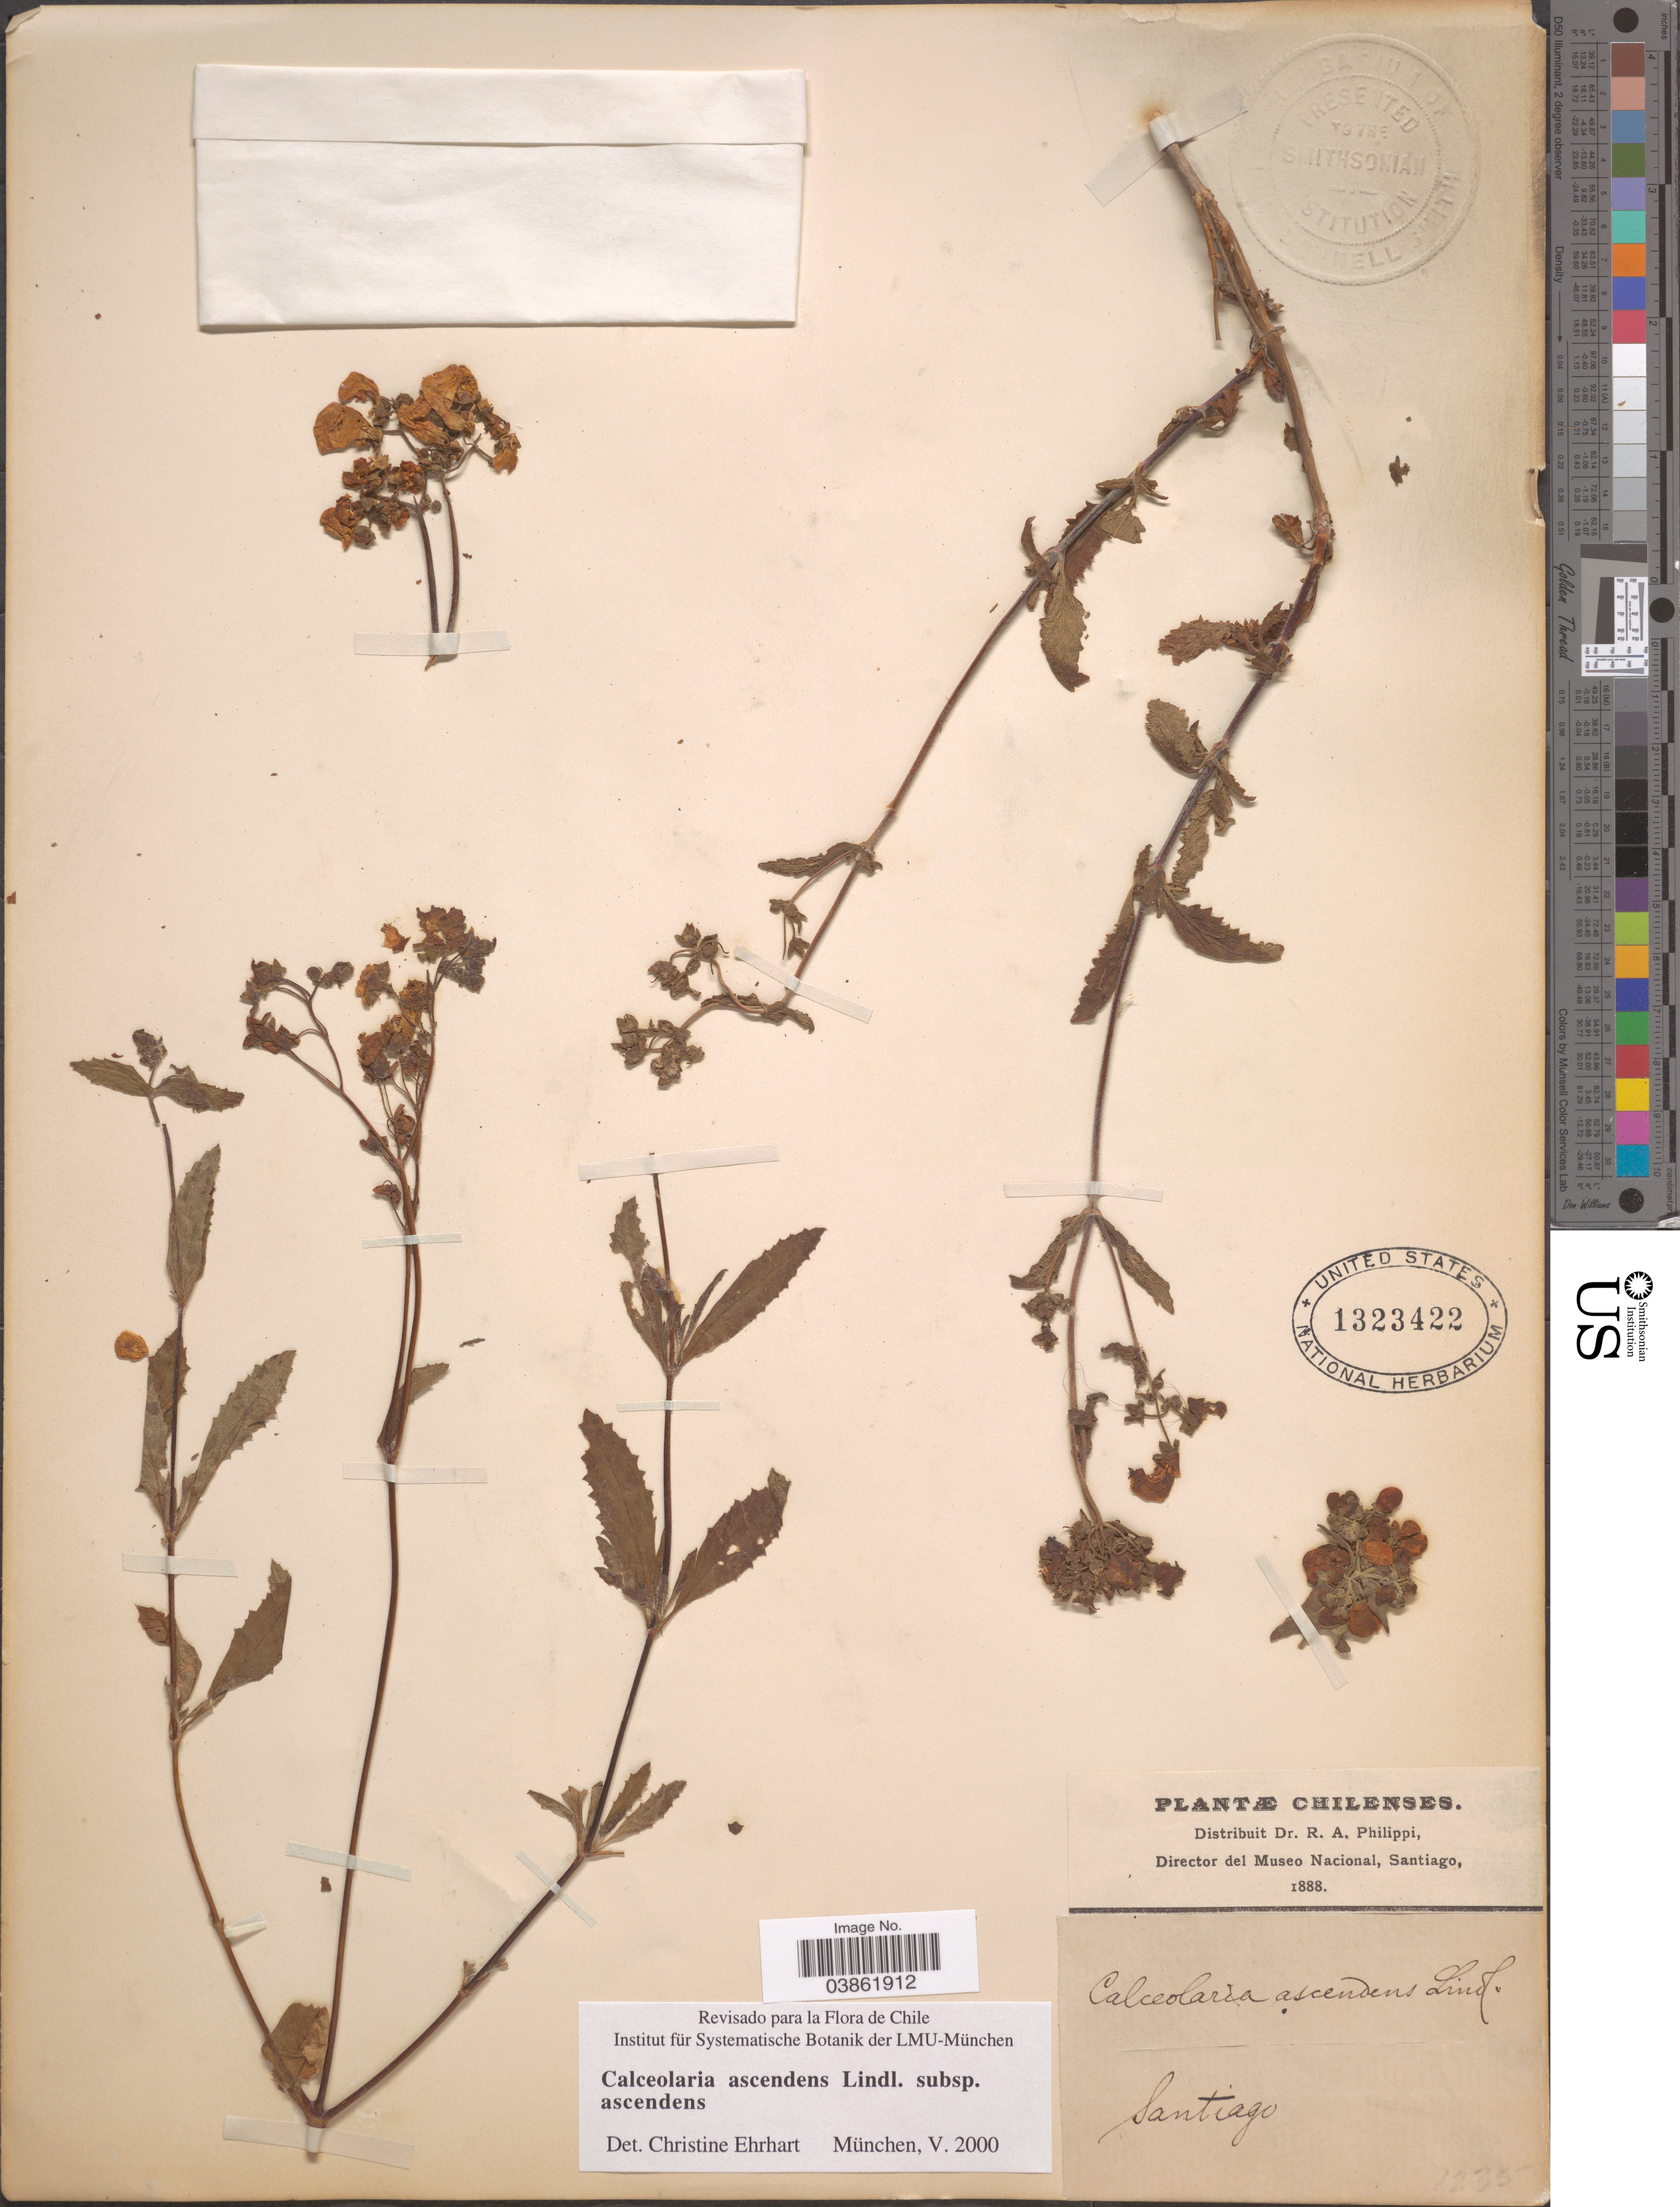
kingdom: Plantae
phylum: Tracheophyta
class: Magnoliopsida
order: Lamiales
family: Calceolariaceae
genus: Calceolaria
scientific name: Calceolaria ascendens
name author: Lindl.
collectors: ex. herb. R.A. Philippi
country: Chile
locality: Santiago.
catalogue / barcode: US 1323422